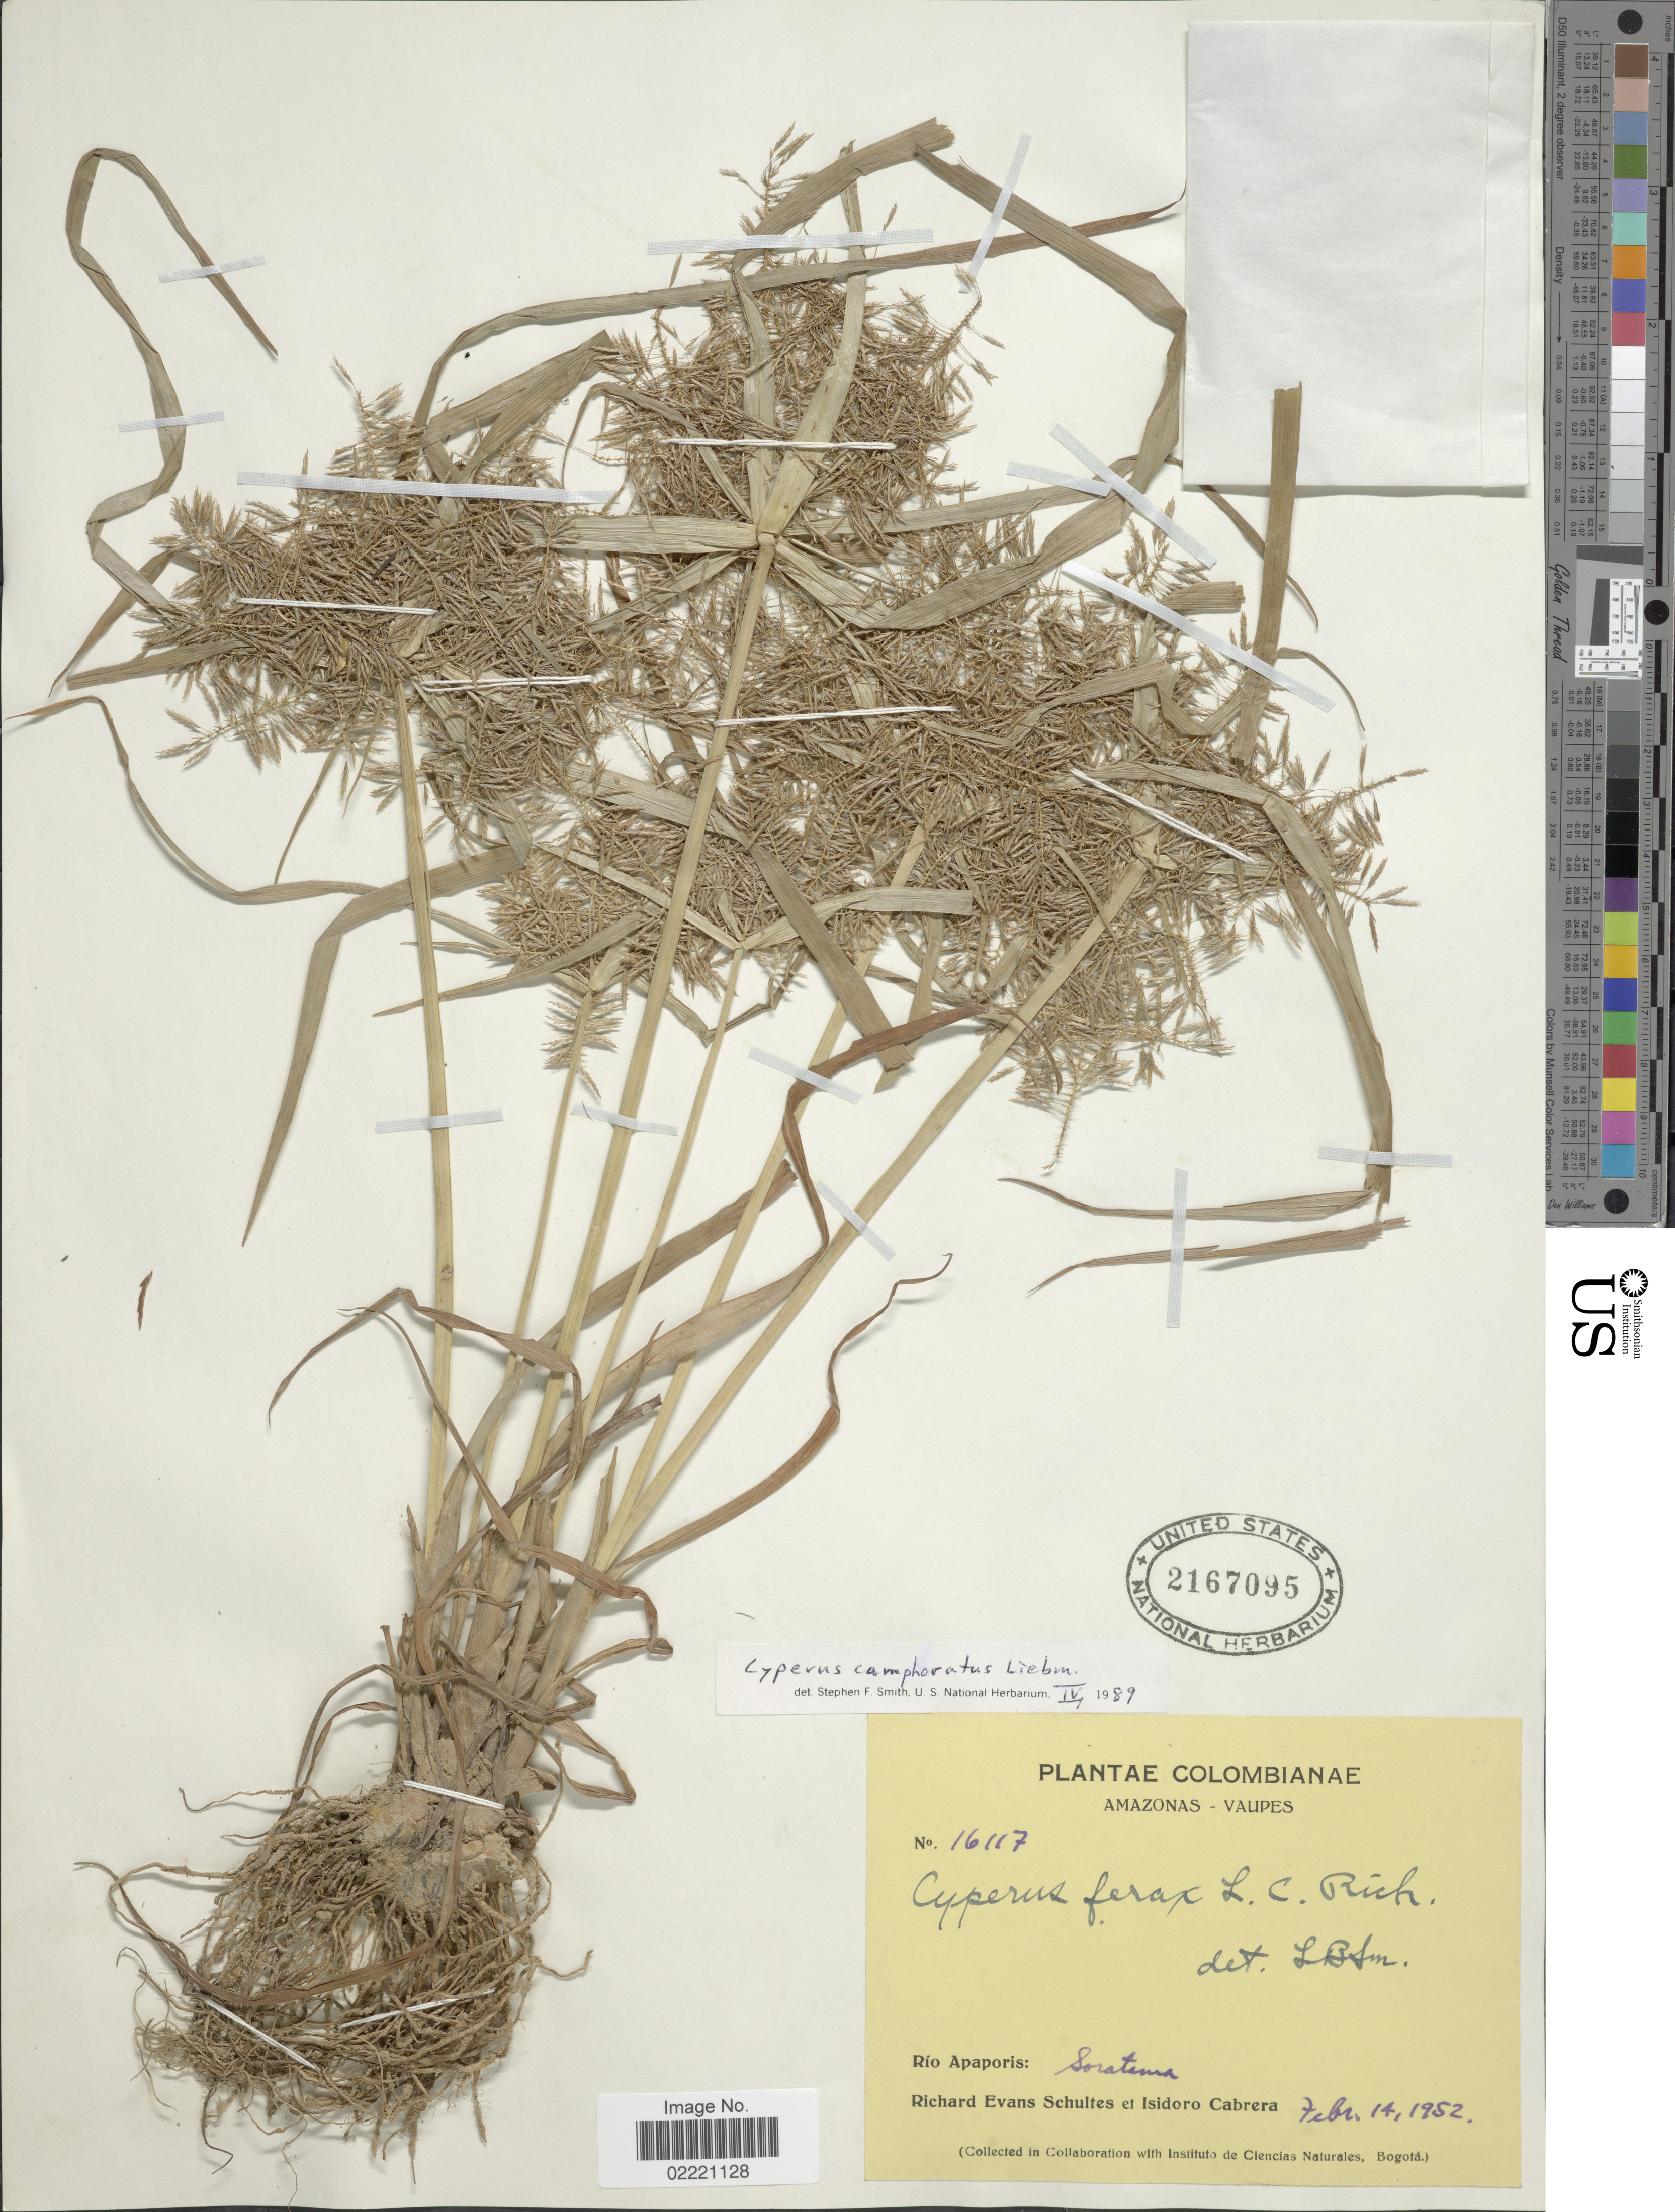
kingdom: Plantae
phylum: Tracheophyta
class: Liliopsida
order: Poales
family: Cyperaceae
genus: Cyperus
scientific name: Cyperus camphoratus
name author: Liebm.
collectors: R. E. Schultes & I. Cabrera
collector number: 16117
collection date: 1952-02-14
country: Colombia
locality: Amazonas- Vaupes, Rio Apaporis, Soratema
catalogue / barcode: US 2167095